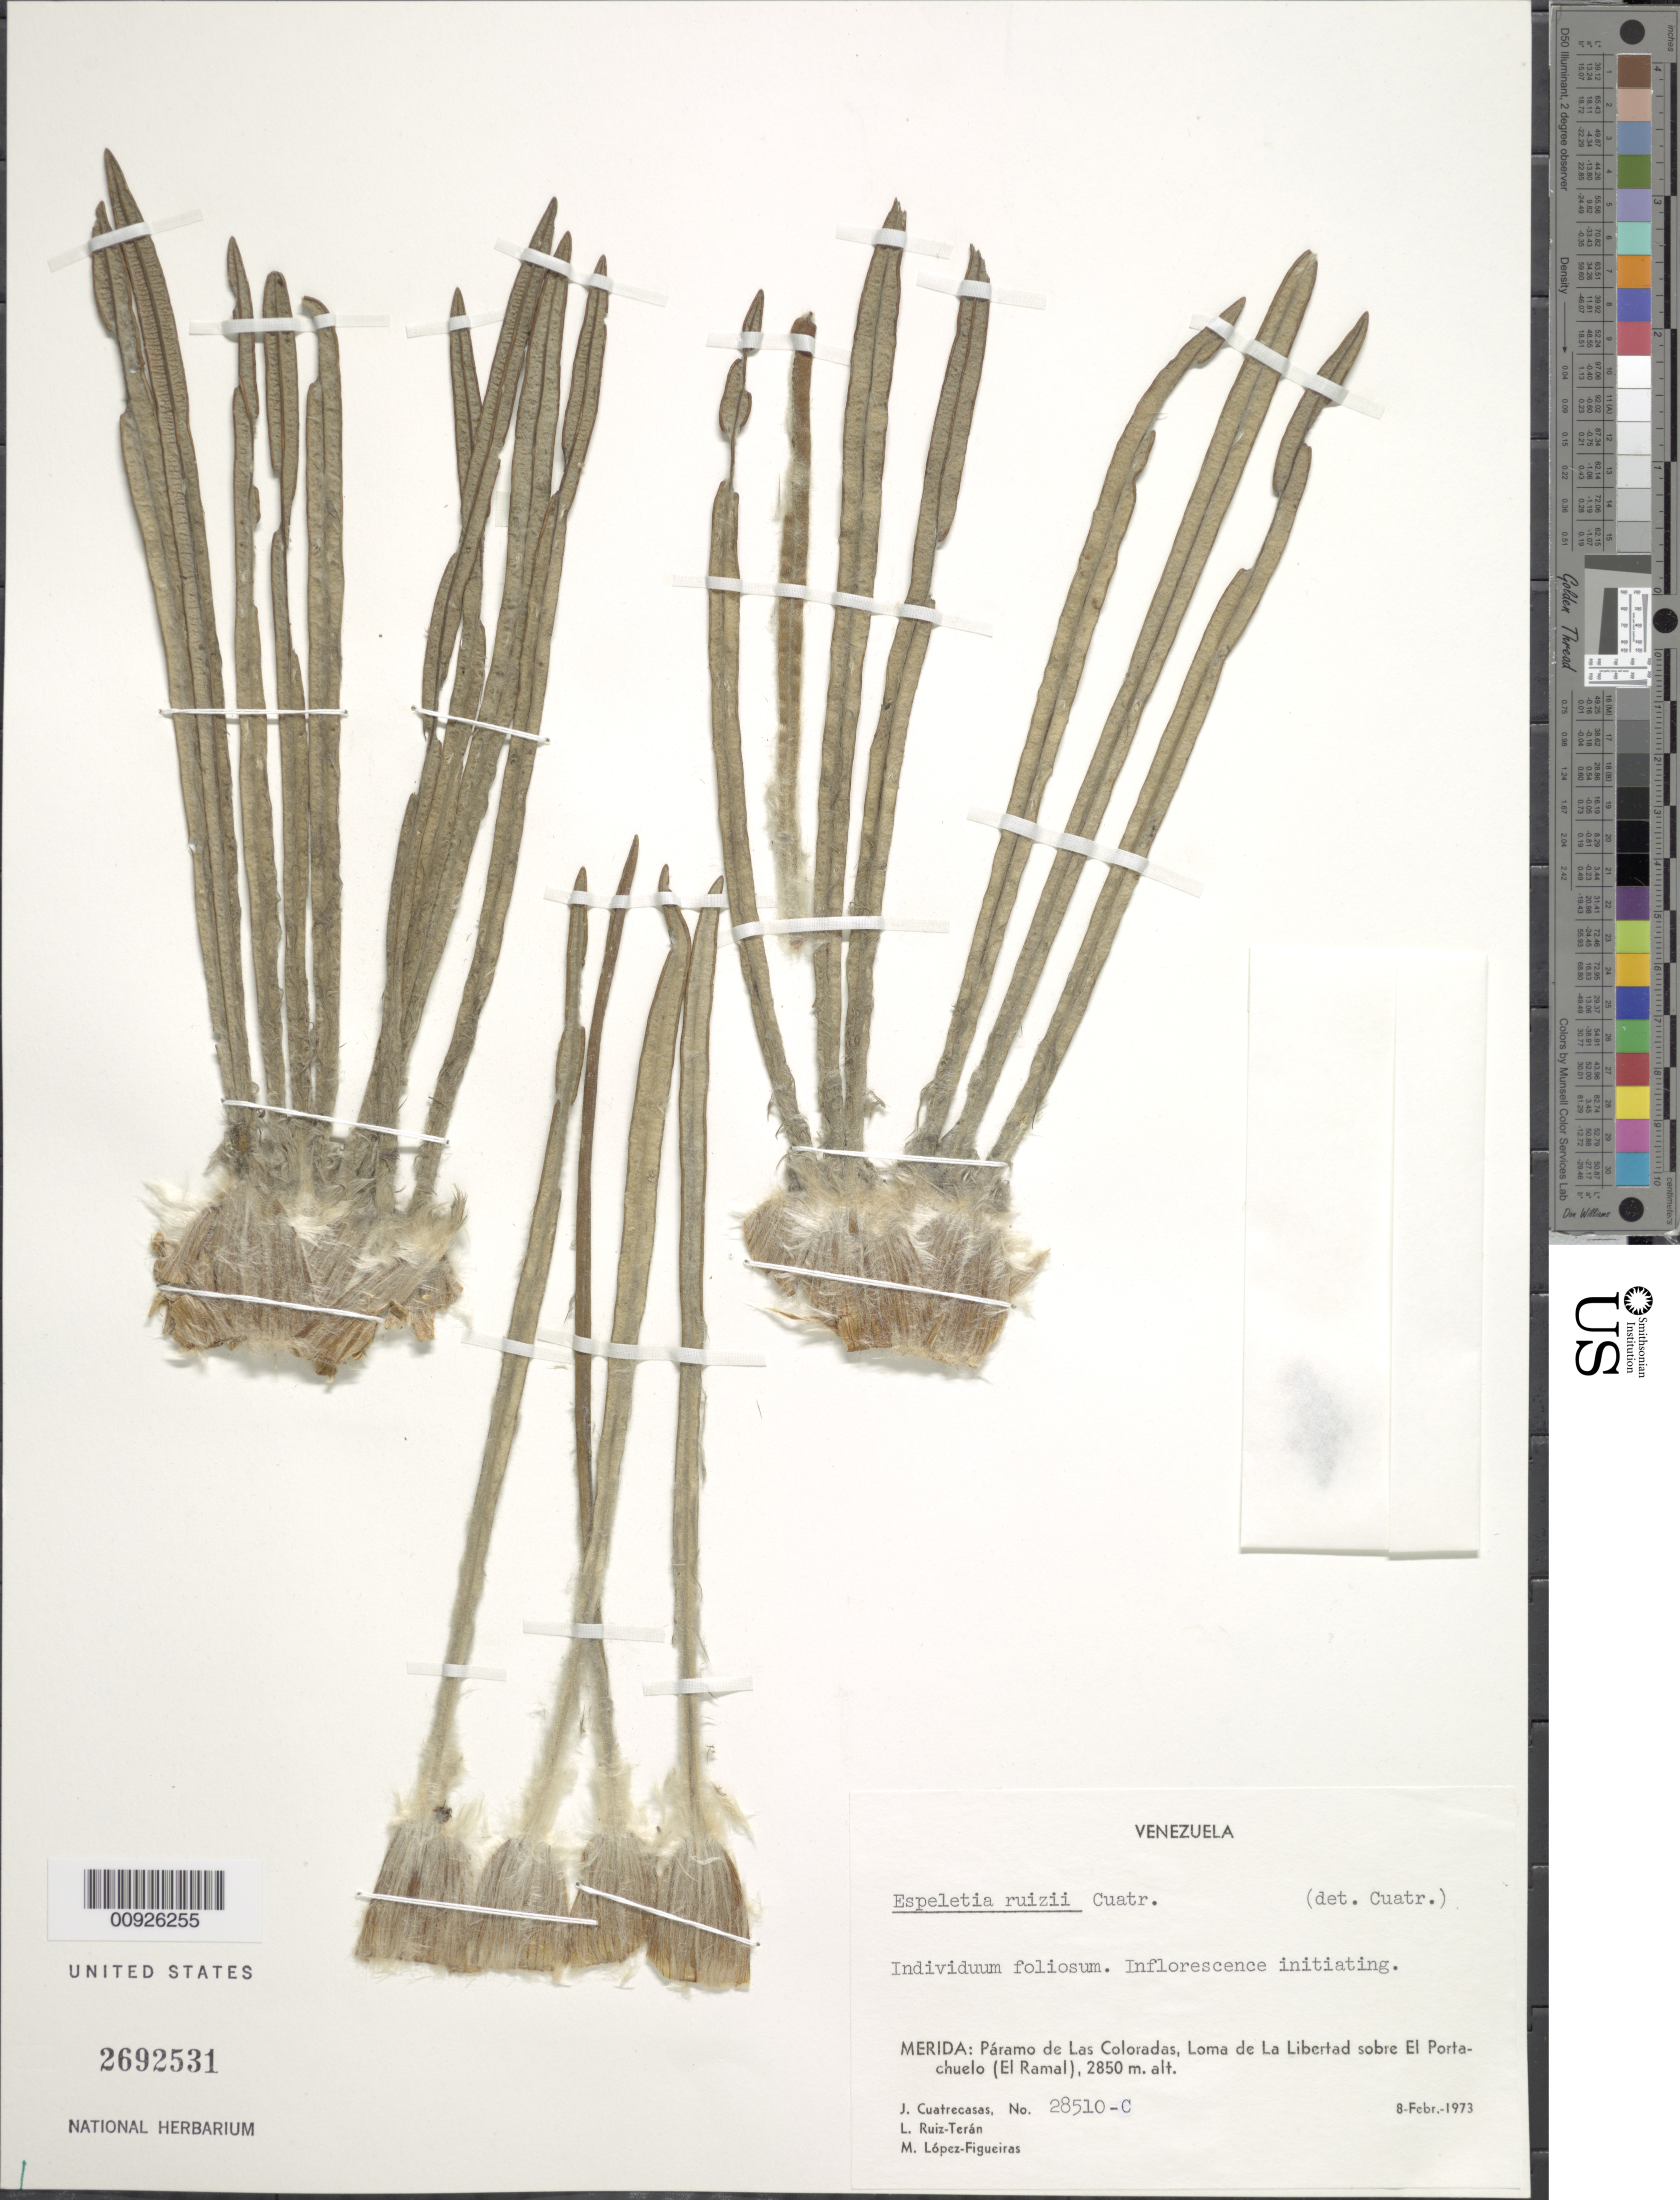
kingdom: Plantae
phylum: Tracheophyta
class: Magnoliopsida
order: Asterales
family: Asteraceae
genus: Ruilopezia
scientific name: Ruilopezia ruizii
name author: (Cuatrec.) Cuatrec.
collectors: J. Cuatrecasas, L. E. Ruíz-Terán & M. López Figueiras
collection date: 1973-02-08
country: Venezuela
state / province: Mérida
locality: Páramo de las Coloradas. Loma de la Libertad sobre El Portachuelo (El Ramal).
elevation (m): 2850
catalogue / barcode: US 2692531